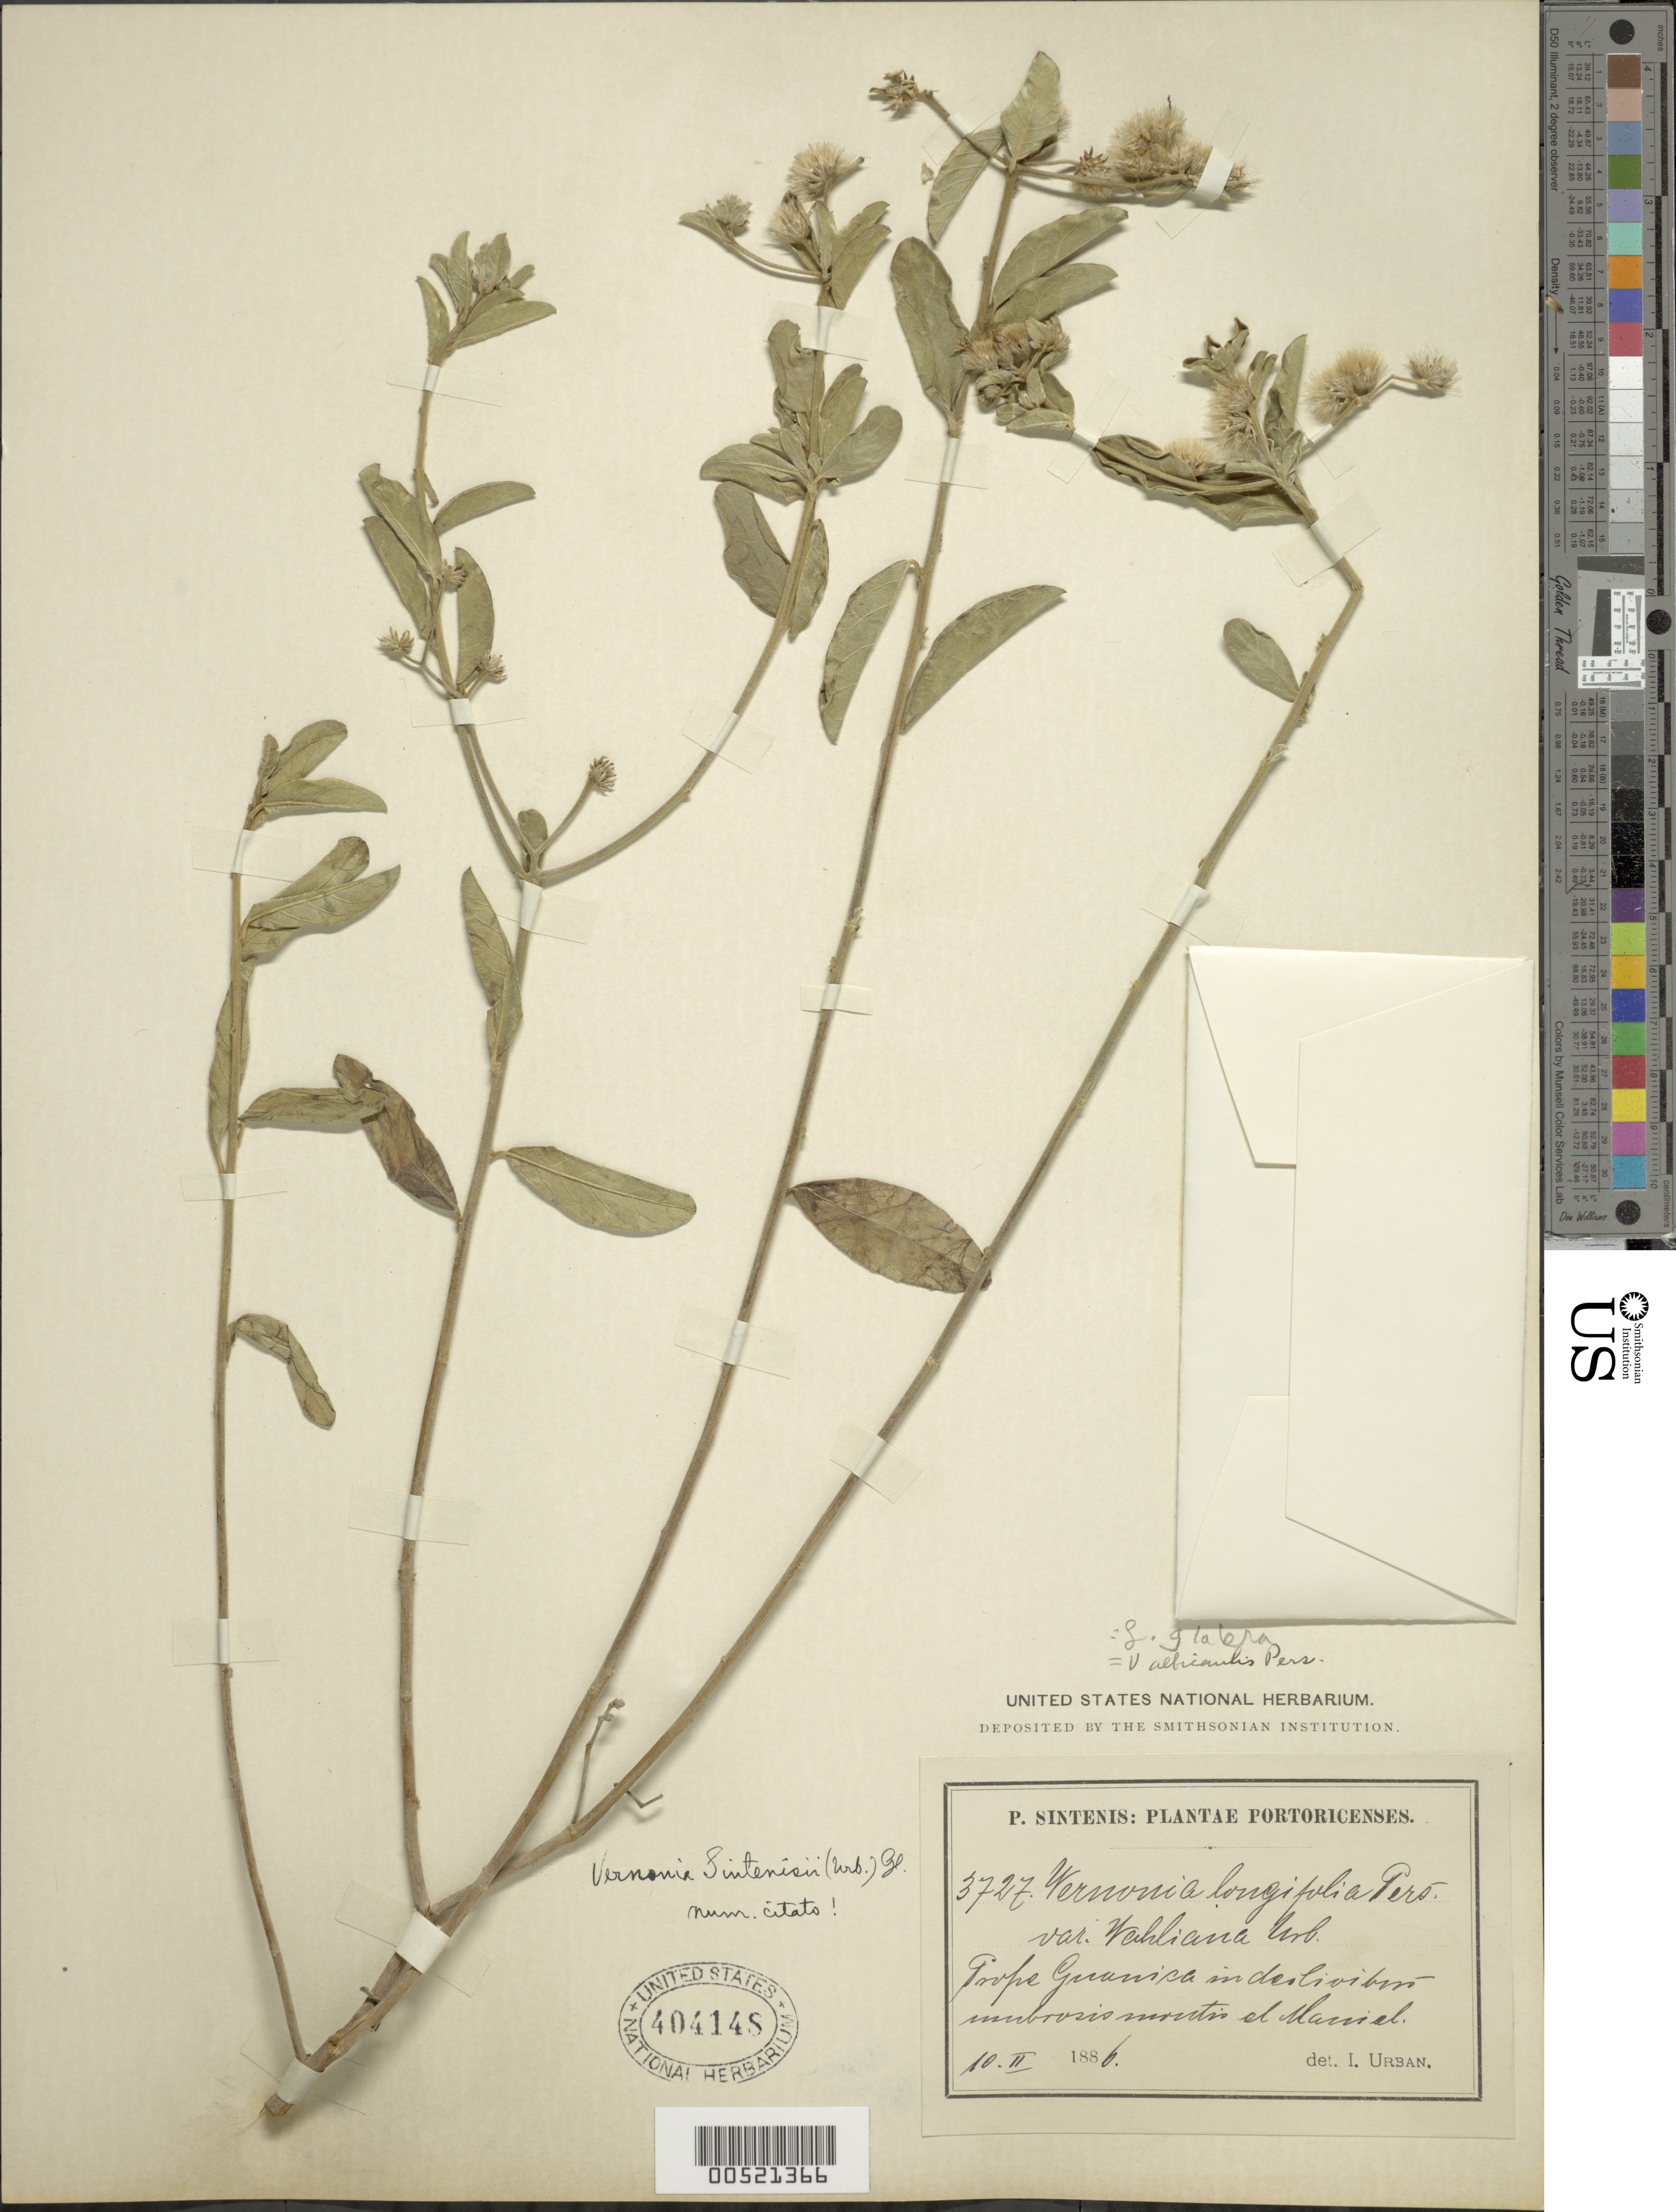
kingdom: Plantae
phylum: Tracheophyta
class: Magnoliopsida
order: Asterales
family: Asteraceae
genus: Lepidaploa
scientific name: Lepidaploa glabra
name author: (Willd.) H. Rob.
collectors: P. Sintenis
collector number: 3727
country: Puerto Rico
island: Greater Antilles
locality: Guanica; Monte Maniel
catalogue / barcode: US 404148